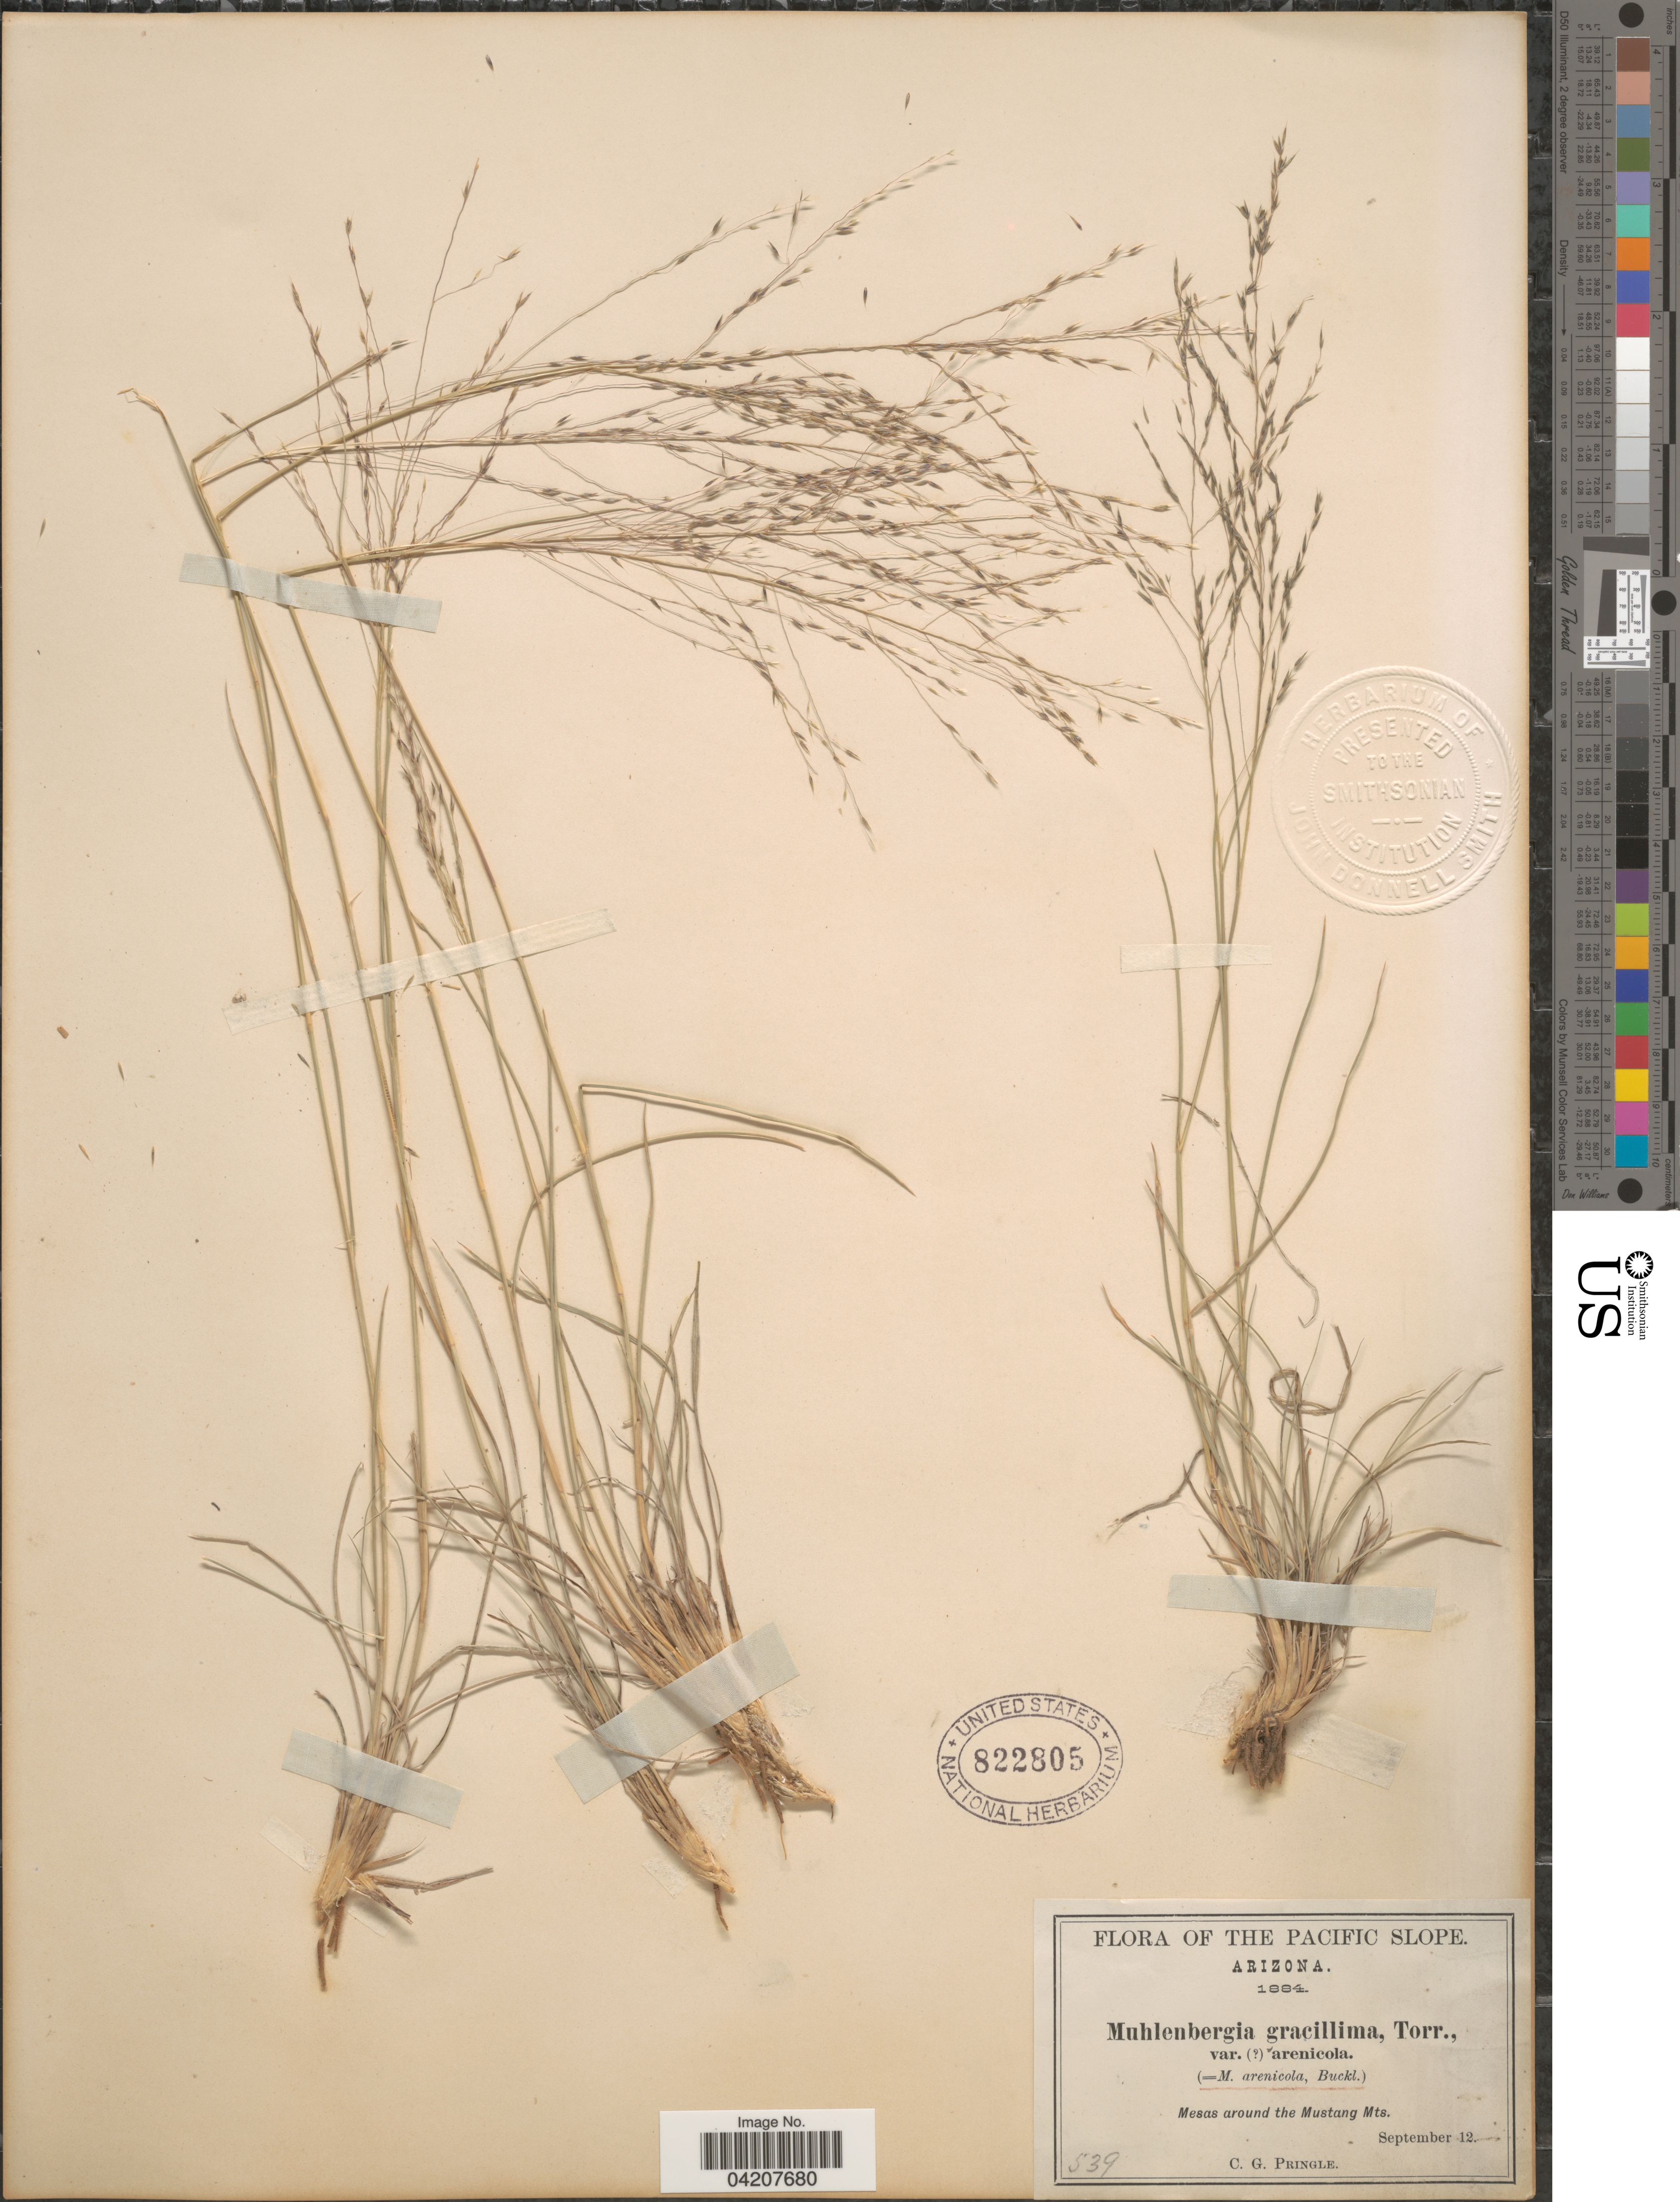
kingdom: Plantae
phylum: Tracheophyta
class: Liliopsida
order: Poales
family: Poaceae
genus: Muhlenbergia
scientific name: Muhlenbergia arenicola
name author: Buckley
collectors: C. G. Pringle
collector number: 539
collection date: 1884-09-12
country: United States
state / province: Arizona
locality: The Pacific Slope. Mesas around the Mustang Mts.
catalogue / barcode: US 822805